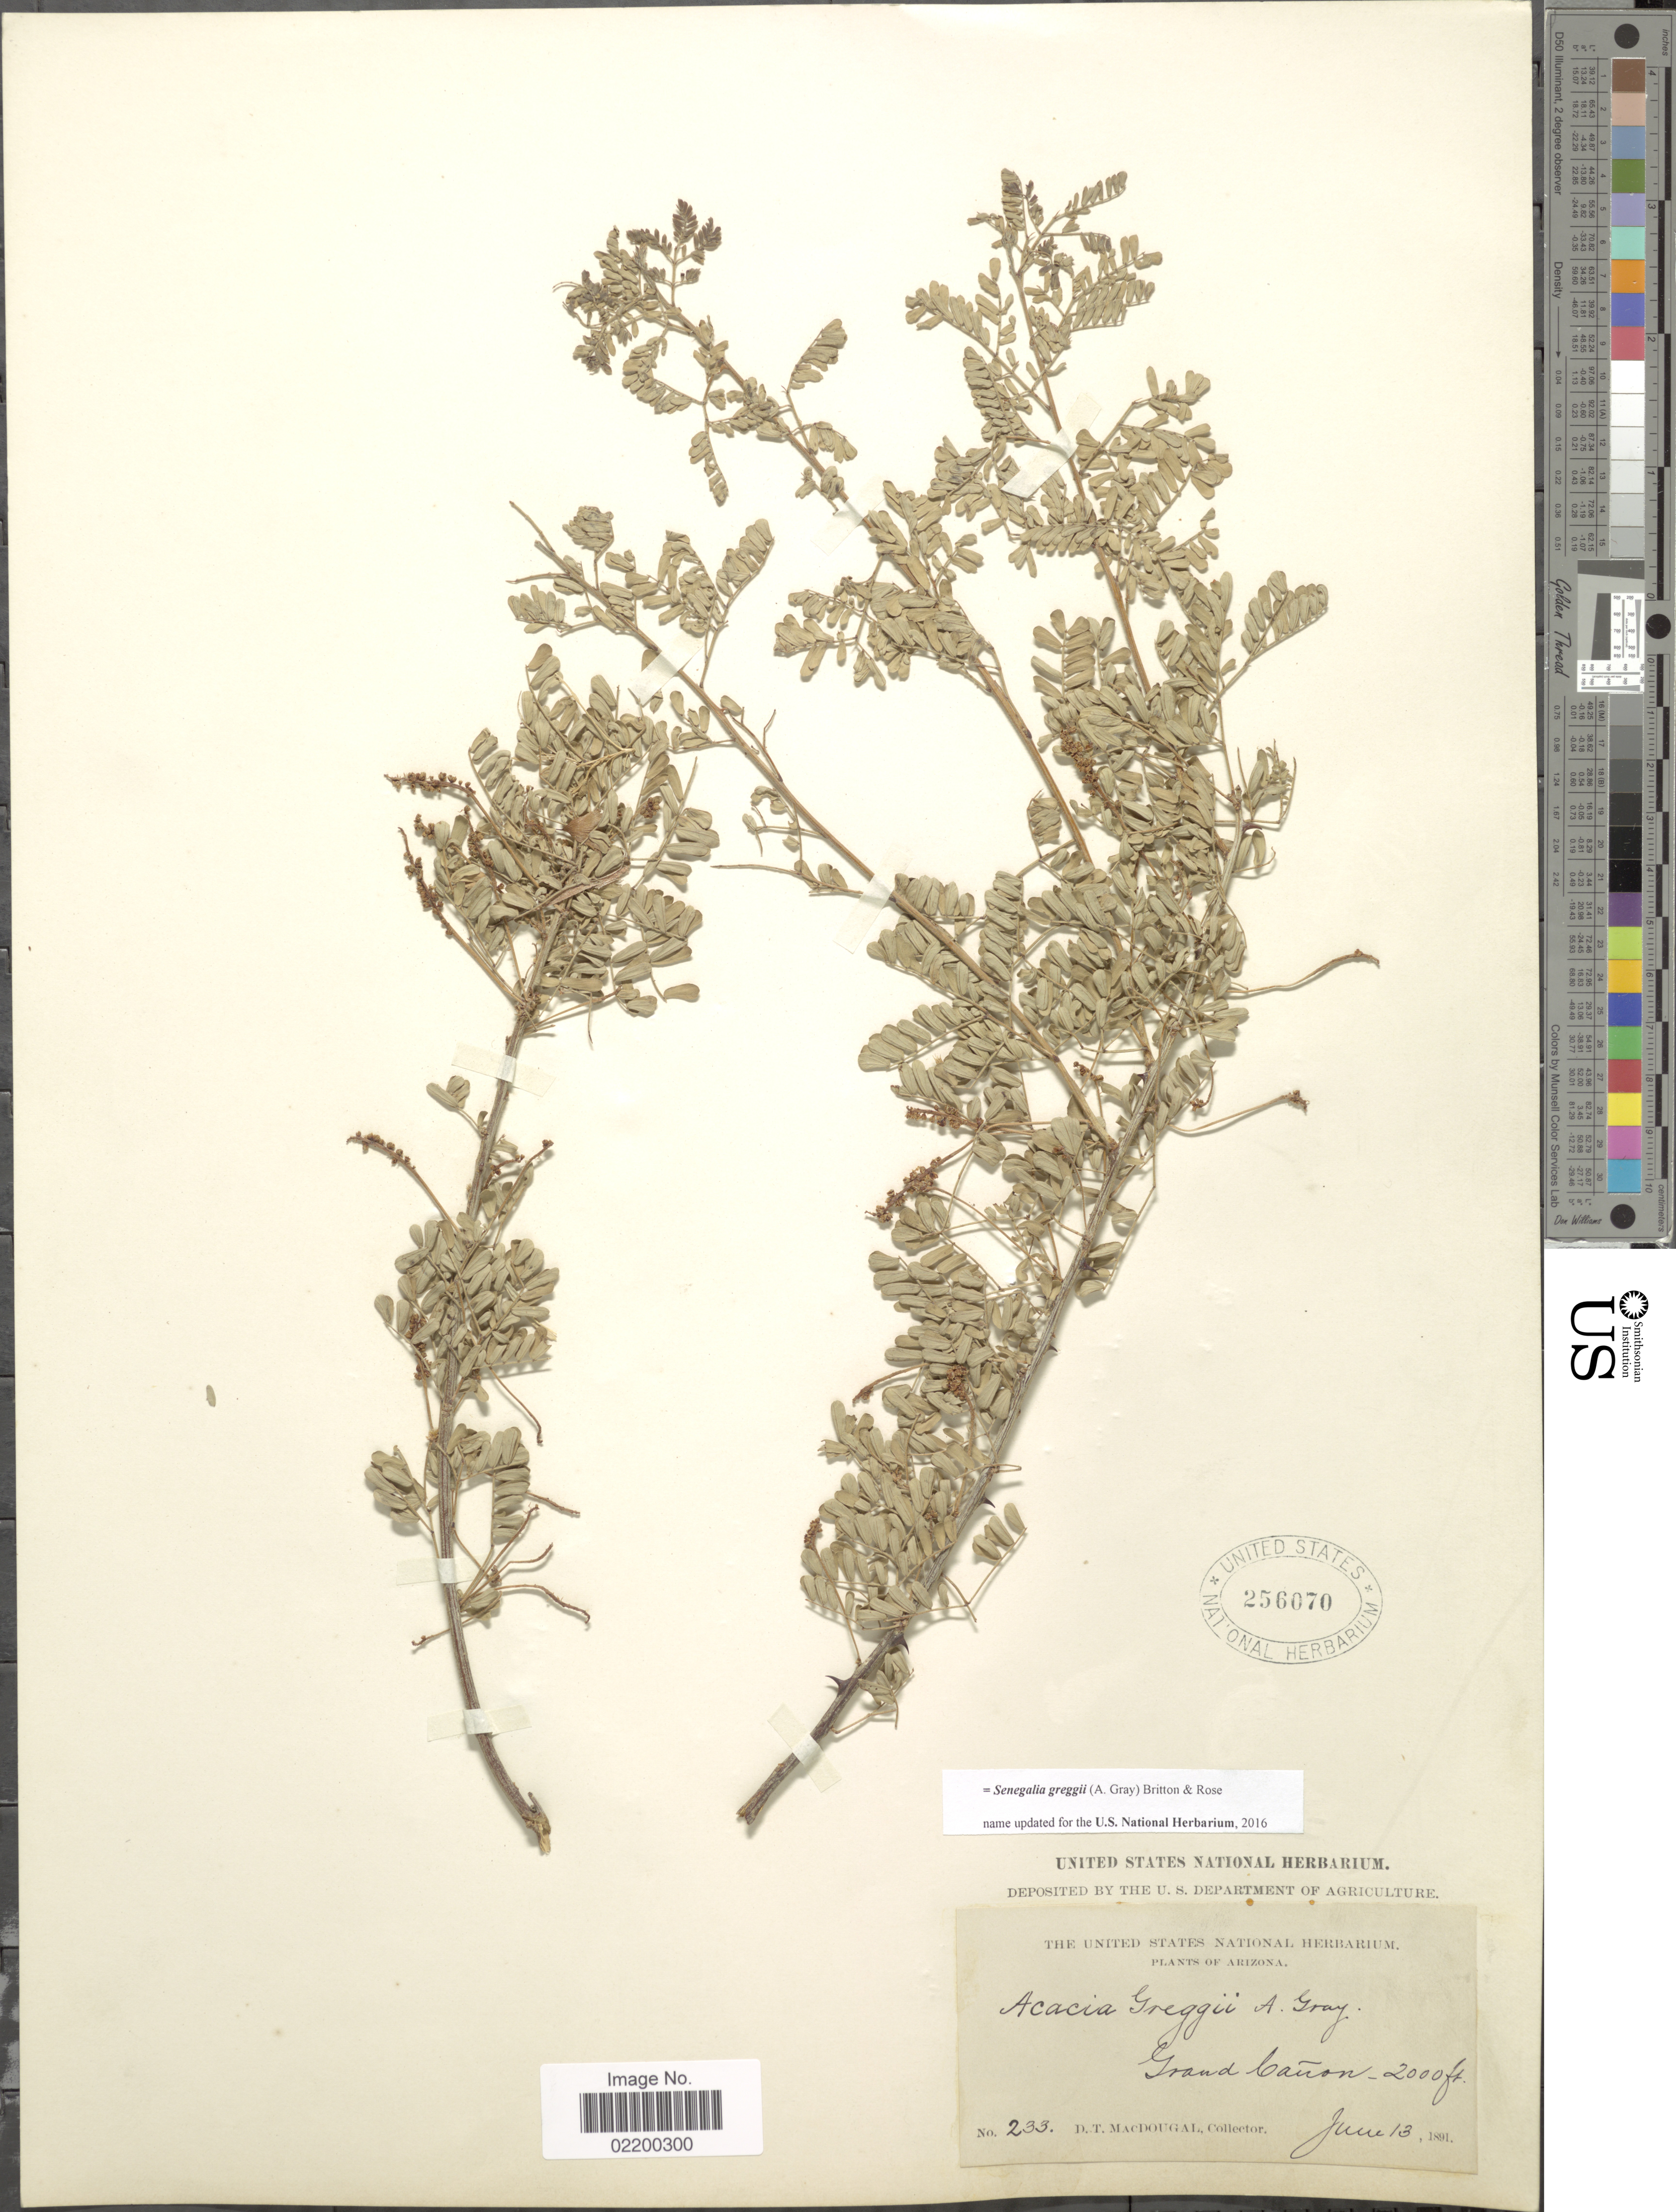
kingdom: Plantae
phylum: Tracheophyta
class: Magnoliopsida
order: Fabales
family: Fabaceae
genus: Senegalia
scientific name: Senegalia greggii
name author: (A. Gray) Britton & Rose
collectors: D. T. MacDougal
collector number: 233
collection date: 1891-06-13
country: United States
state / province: Arizona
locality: Grand Cañon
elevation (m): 610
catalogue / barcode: US 256070